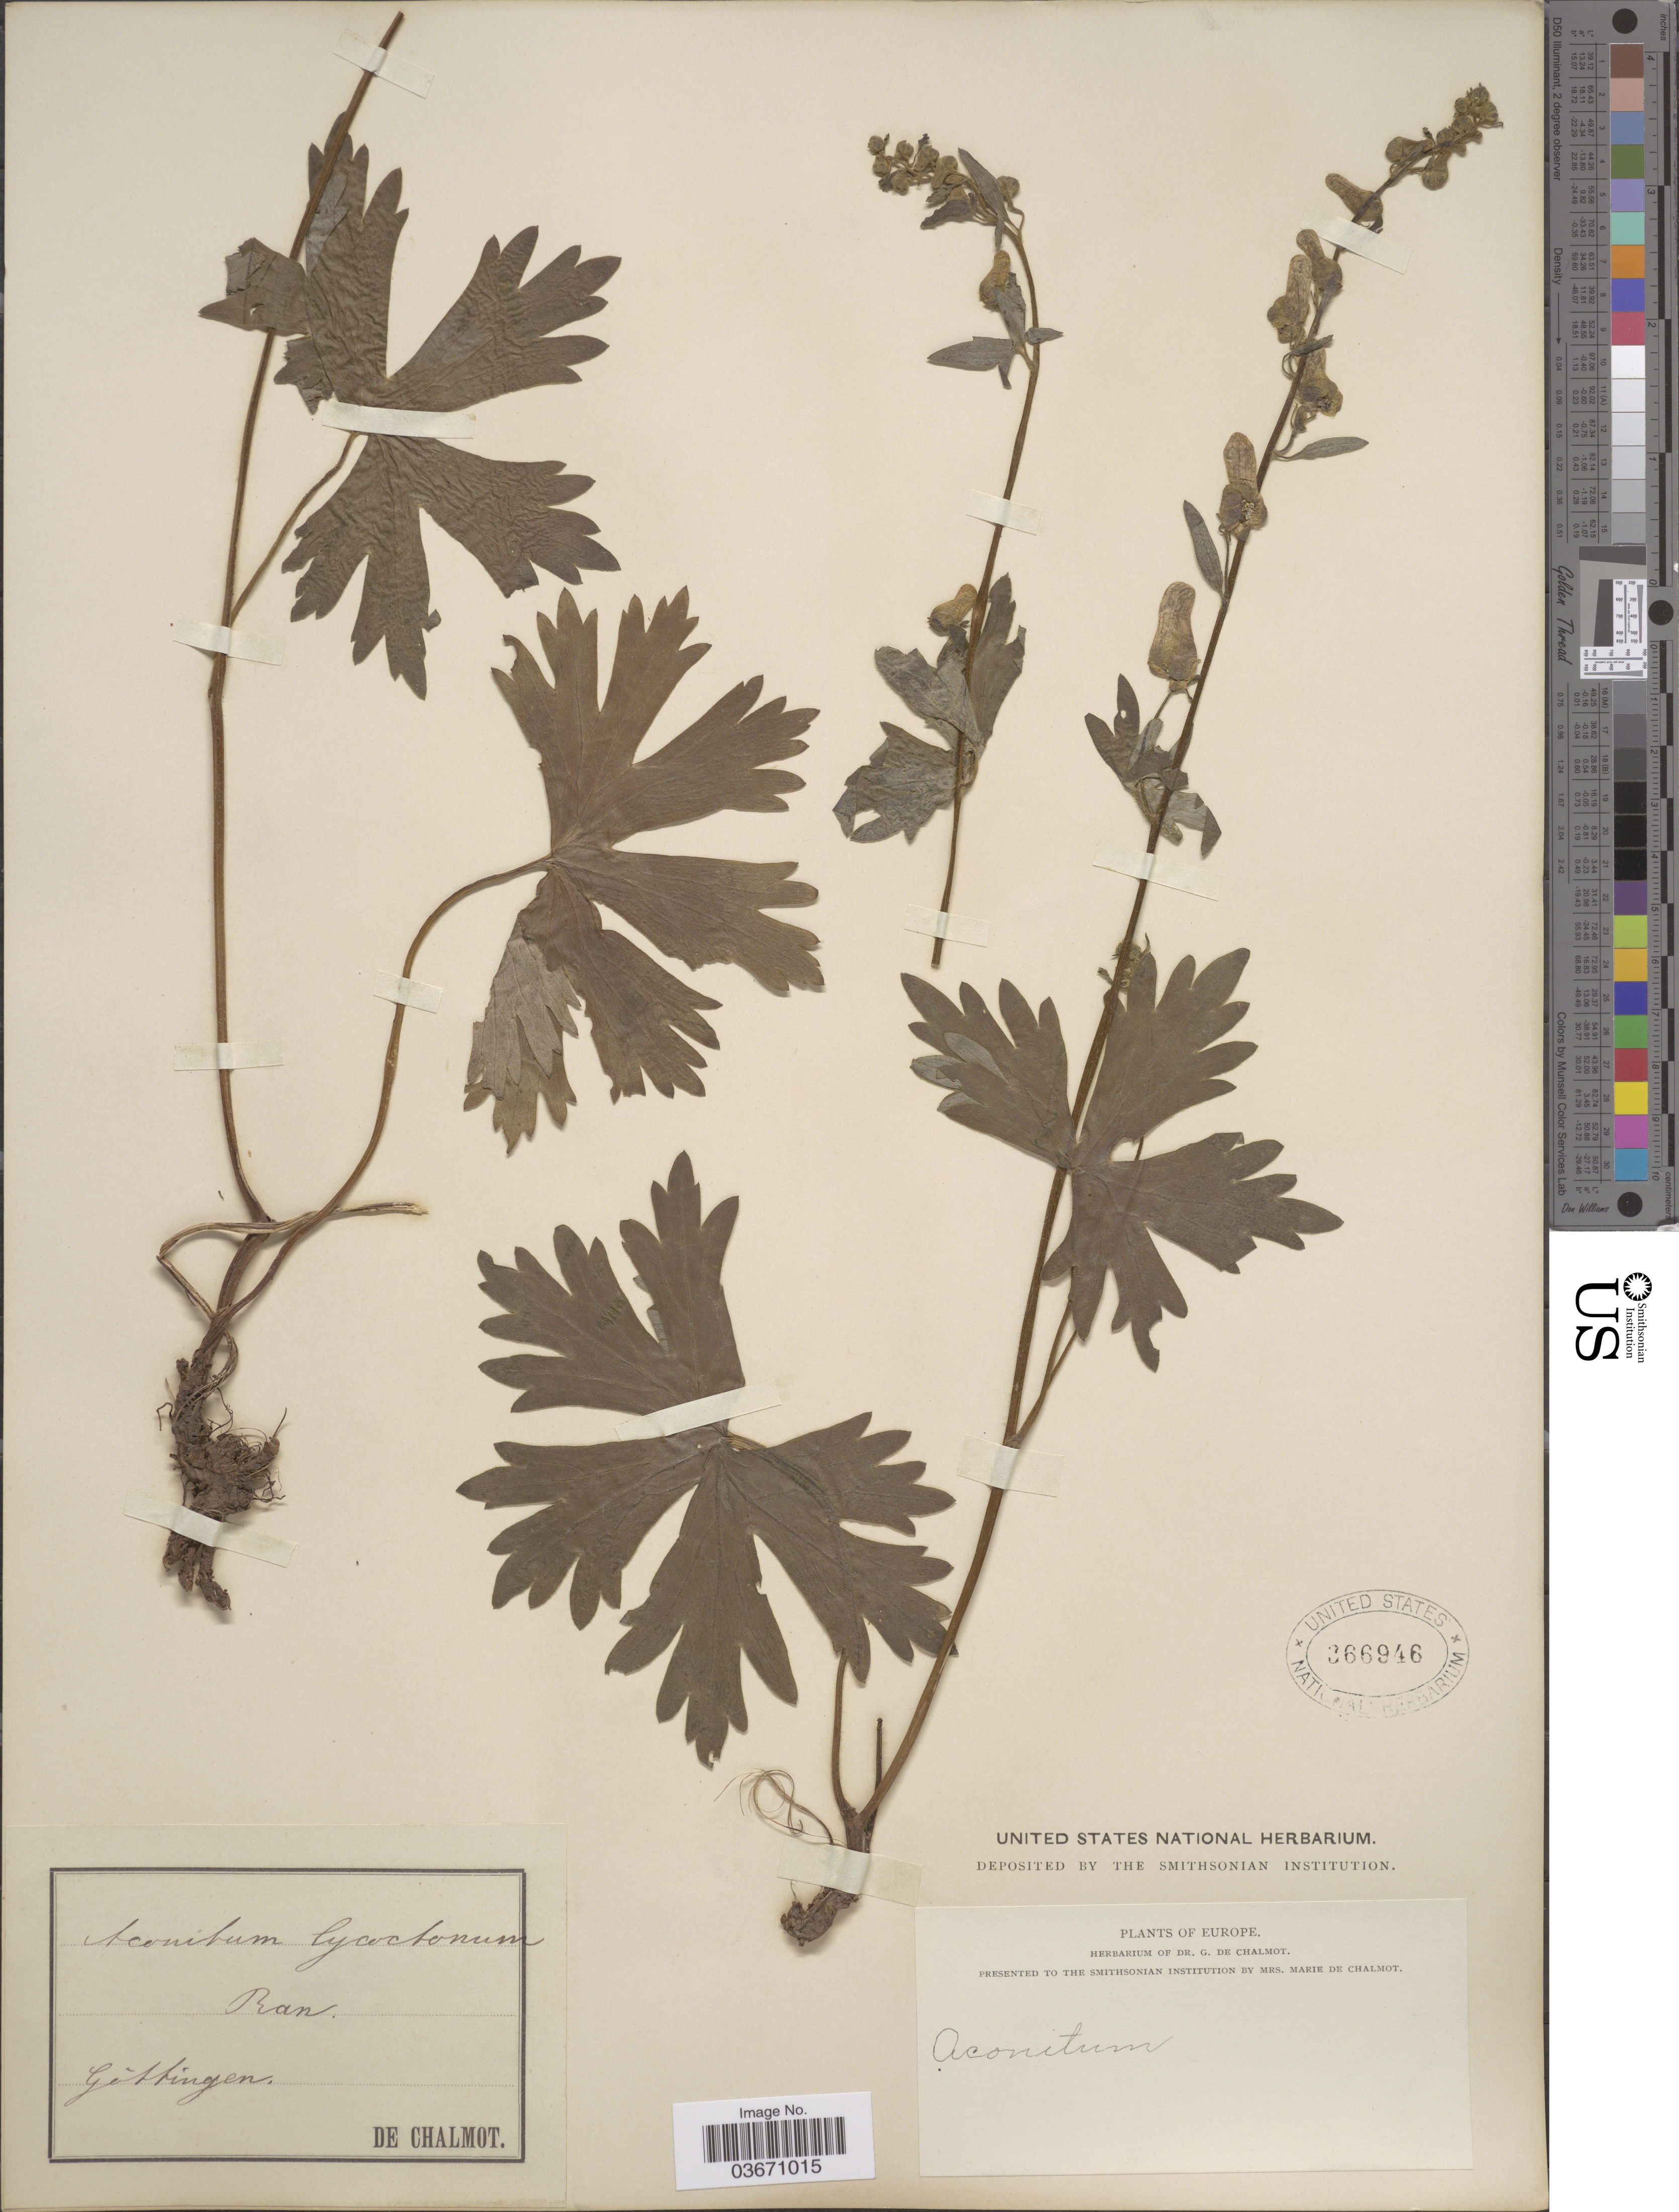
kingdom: Plantae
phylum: Tracheophyta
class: Magnoliopsida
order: Ranunculales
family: Ranunculaceae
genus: Aconitum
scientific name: Aconitum lycoctonum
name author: L.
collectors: G. de Chalmot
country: Germany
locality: Europe. Göttingen.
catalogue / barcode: US 366946